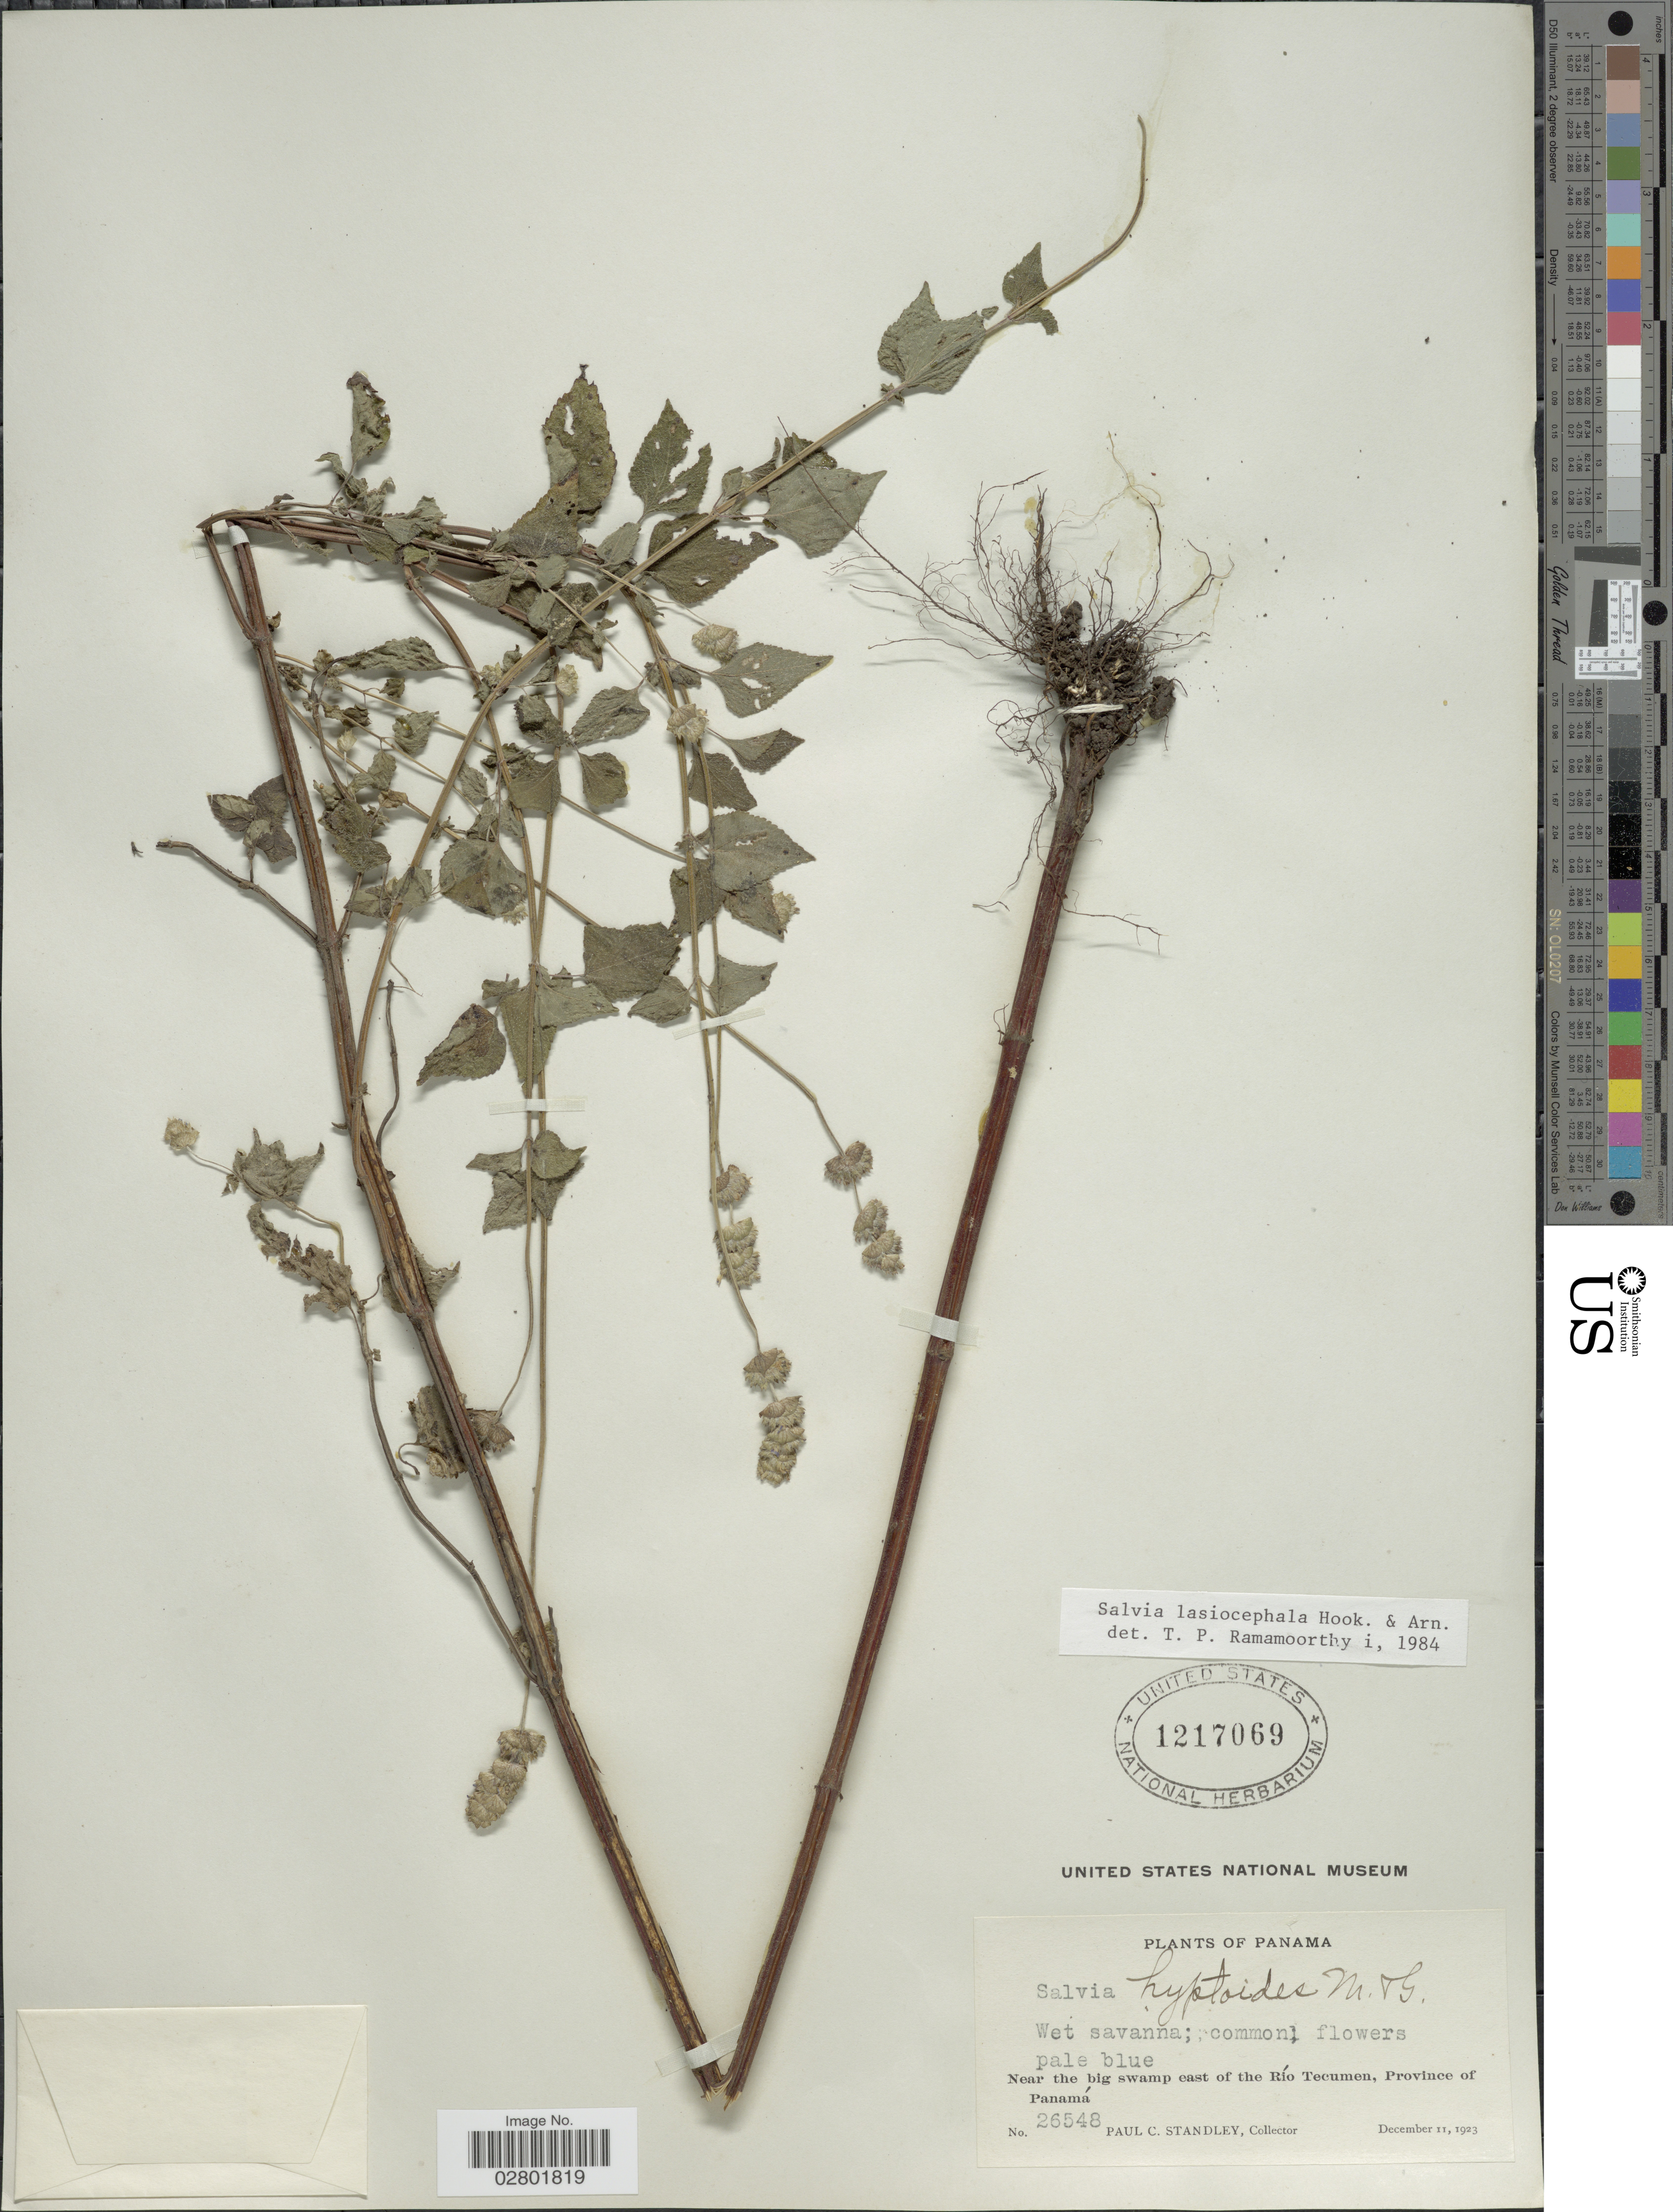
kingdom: Plantae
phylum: Tracheophyta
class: Magnoliopsida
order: Lamiales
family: Lamiaceae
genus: Salvia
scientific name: Salvia lasiocephala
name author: Hook. & Arn.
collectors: P. C. Standley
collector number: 26548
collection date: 1923-12-11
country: Panama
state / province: Panamá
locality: Near the big swamp east of the Río Tecumen.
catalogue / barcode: US 1217069